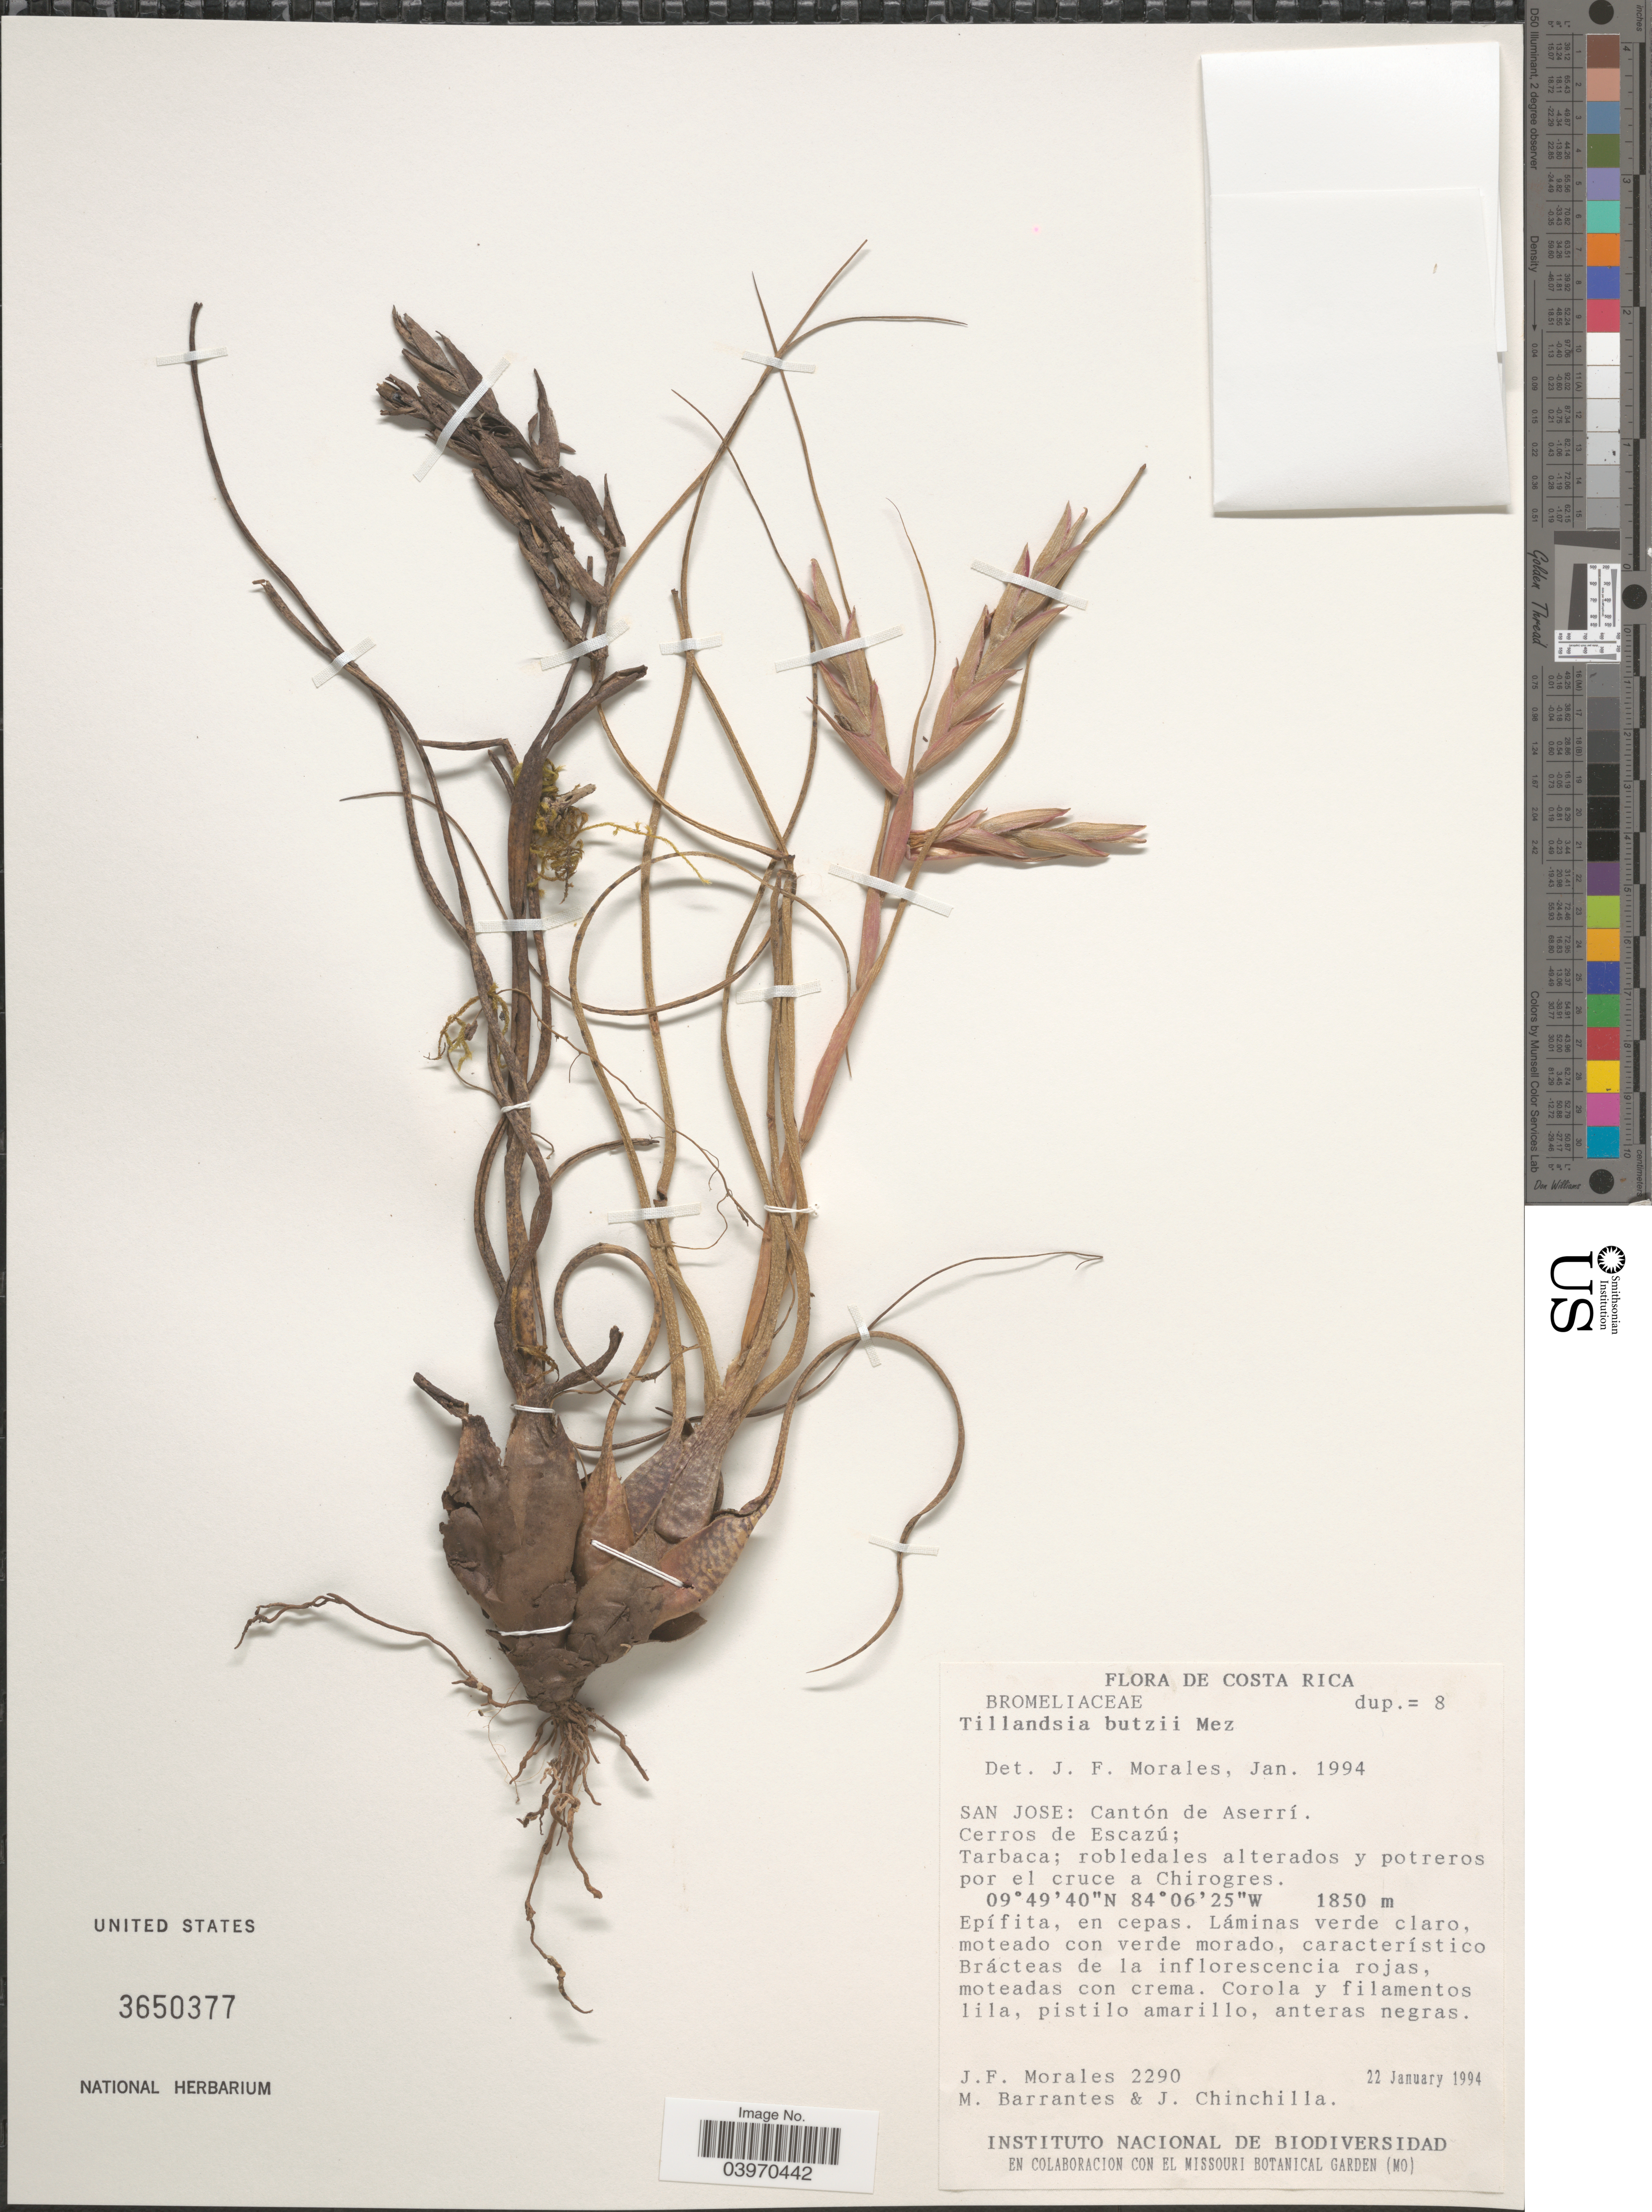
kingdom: Plantae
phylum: Tracheophyta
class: Liliopsida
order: Poales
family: Bromeliaceae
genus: Tillandsia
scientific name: Tillandsia butzii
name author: Mez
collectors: J. Morales, M. Barrantes & J. Chinchilla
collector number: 2290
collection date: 1994-01-22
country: Costa Rica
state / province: San José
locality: Cantón de Aserrí. Cerros de Escazú; Tarbacu; robledales alterados y potreros por el cruce a Chirogres.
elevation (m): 1850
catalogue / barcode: US 3650377